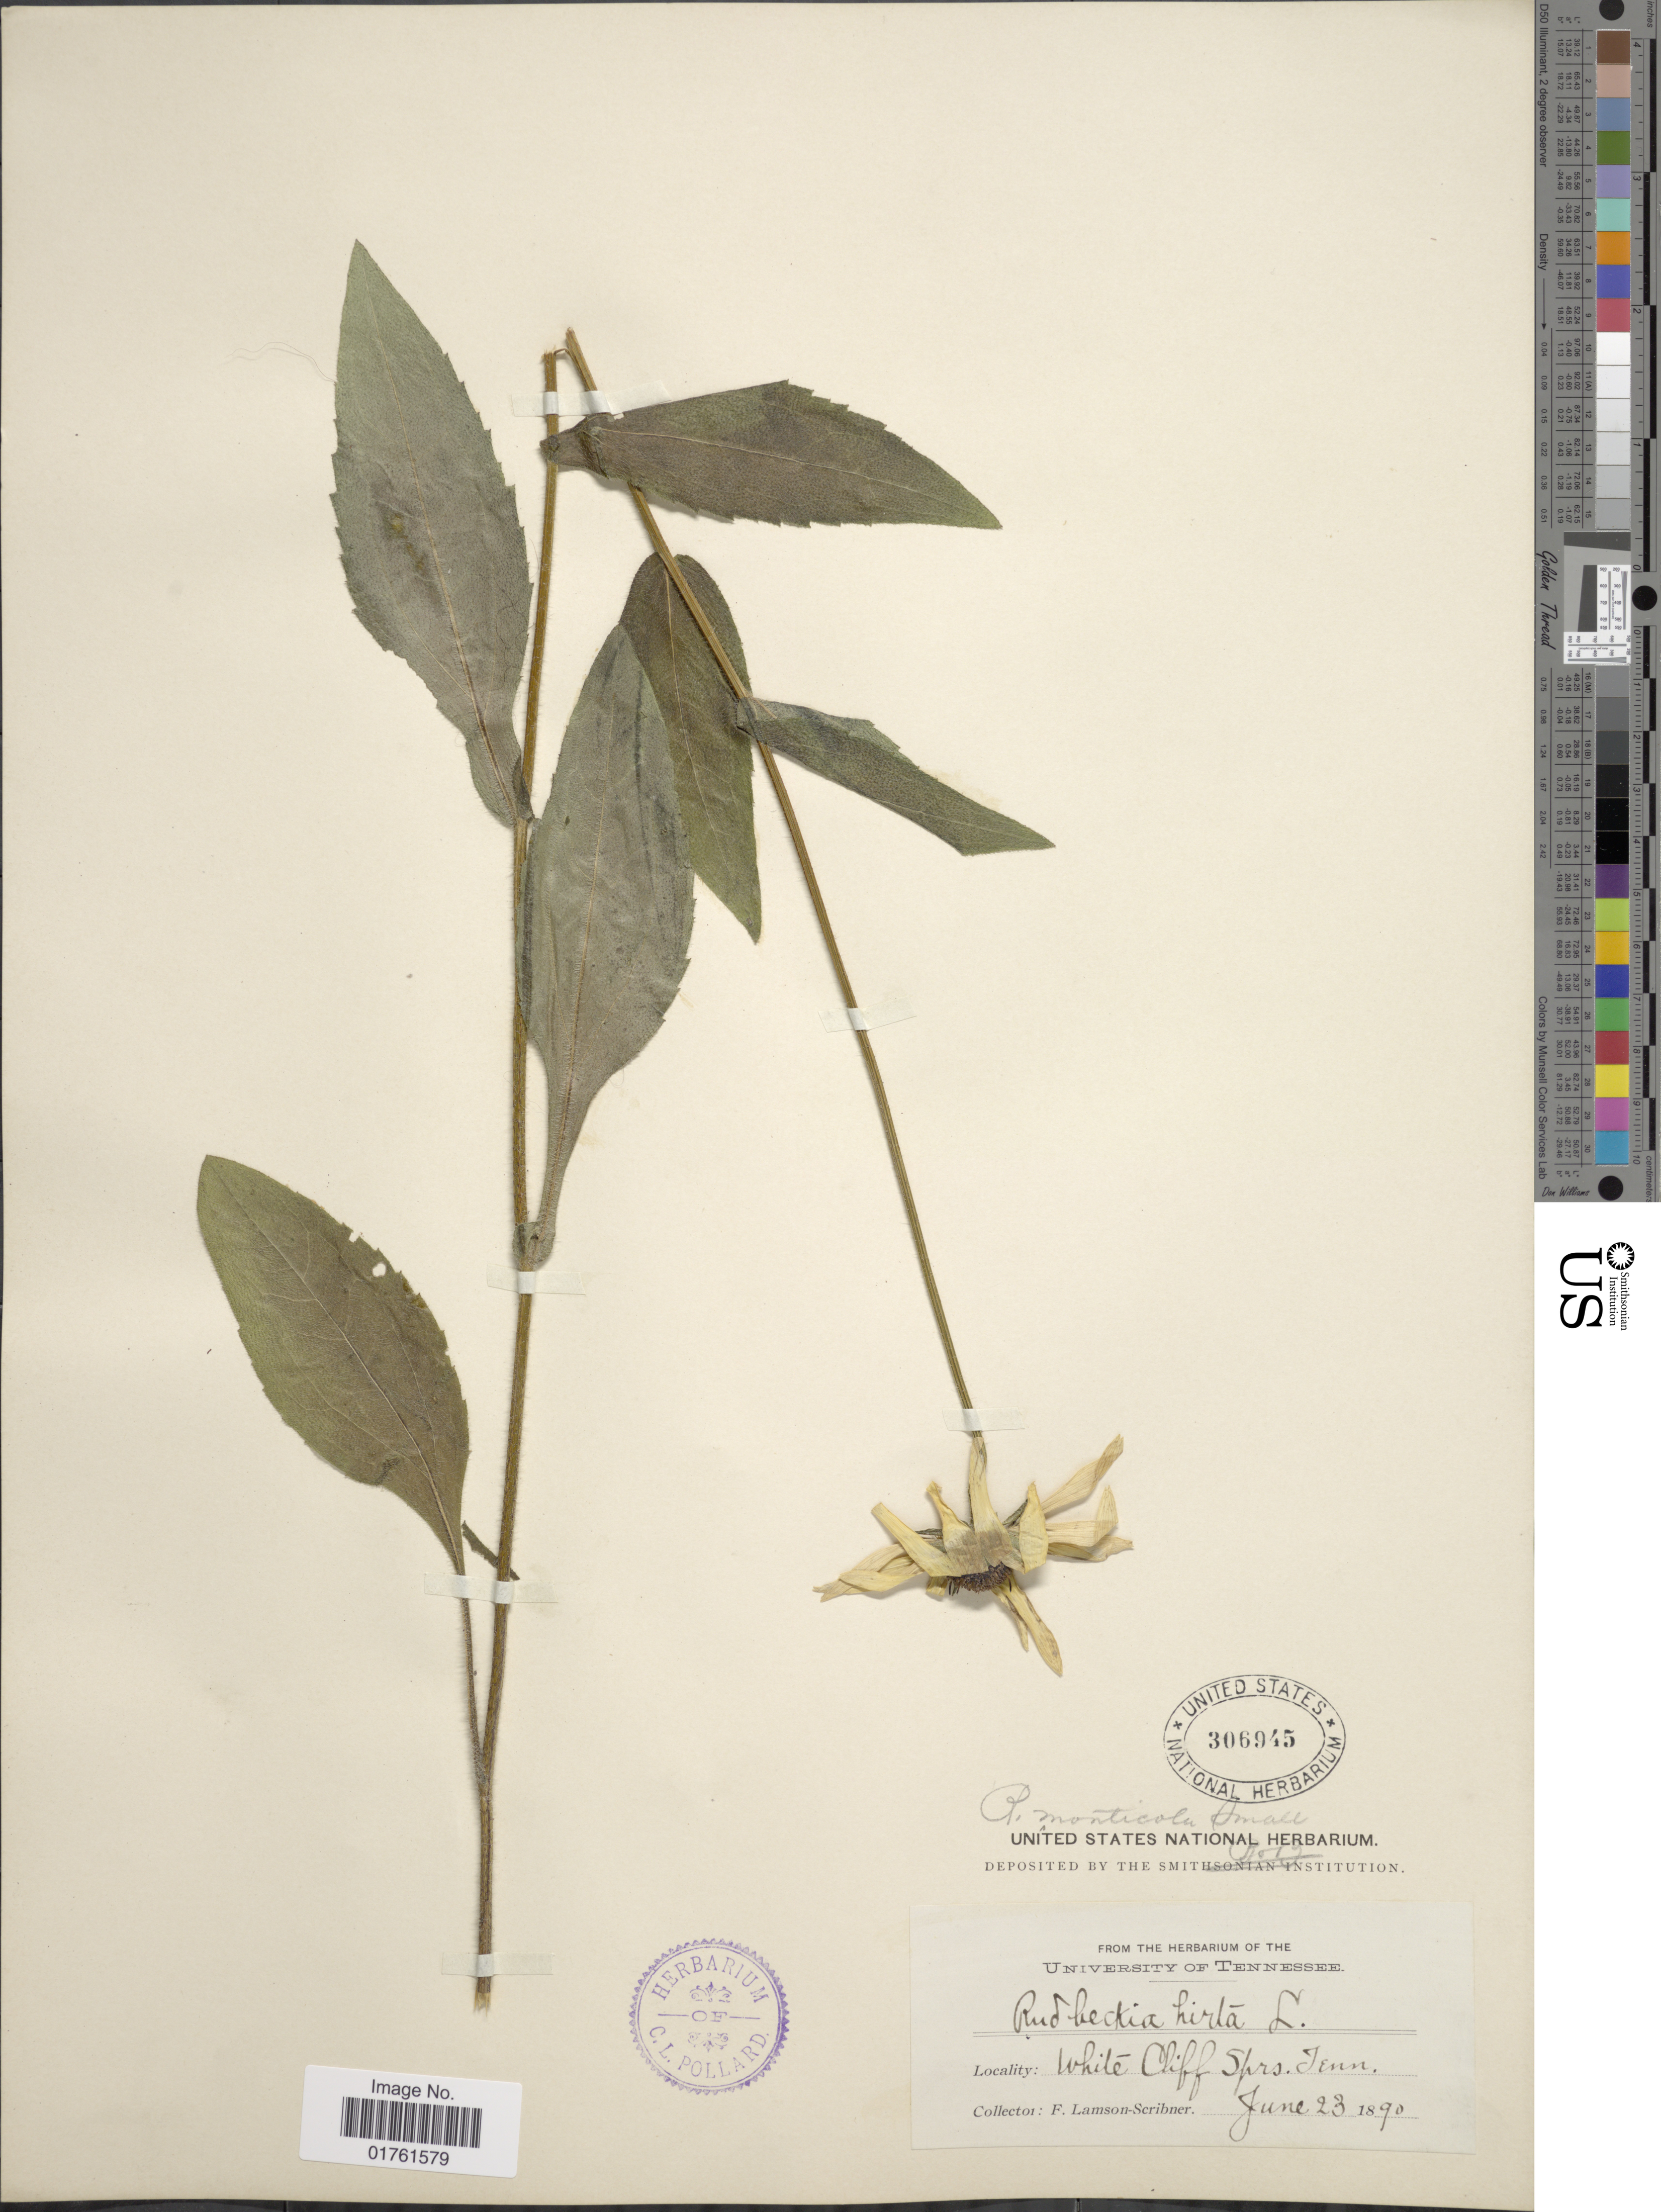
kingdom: Plantae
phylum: Tracheophyta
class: Magnoliopsida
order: Asterales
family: Asteraceae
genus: Rudbeckia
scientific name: Rudbeckia monticola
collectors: F. Lamson-Scribner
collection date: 1890-06-23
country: United States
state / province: Tennessee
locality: White Cliff Sprs. tenn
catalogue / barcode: US 306945